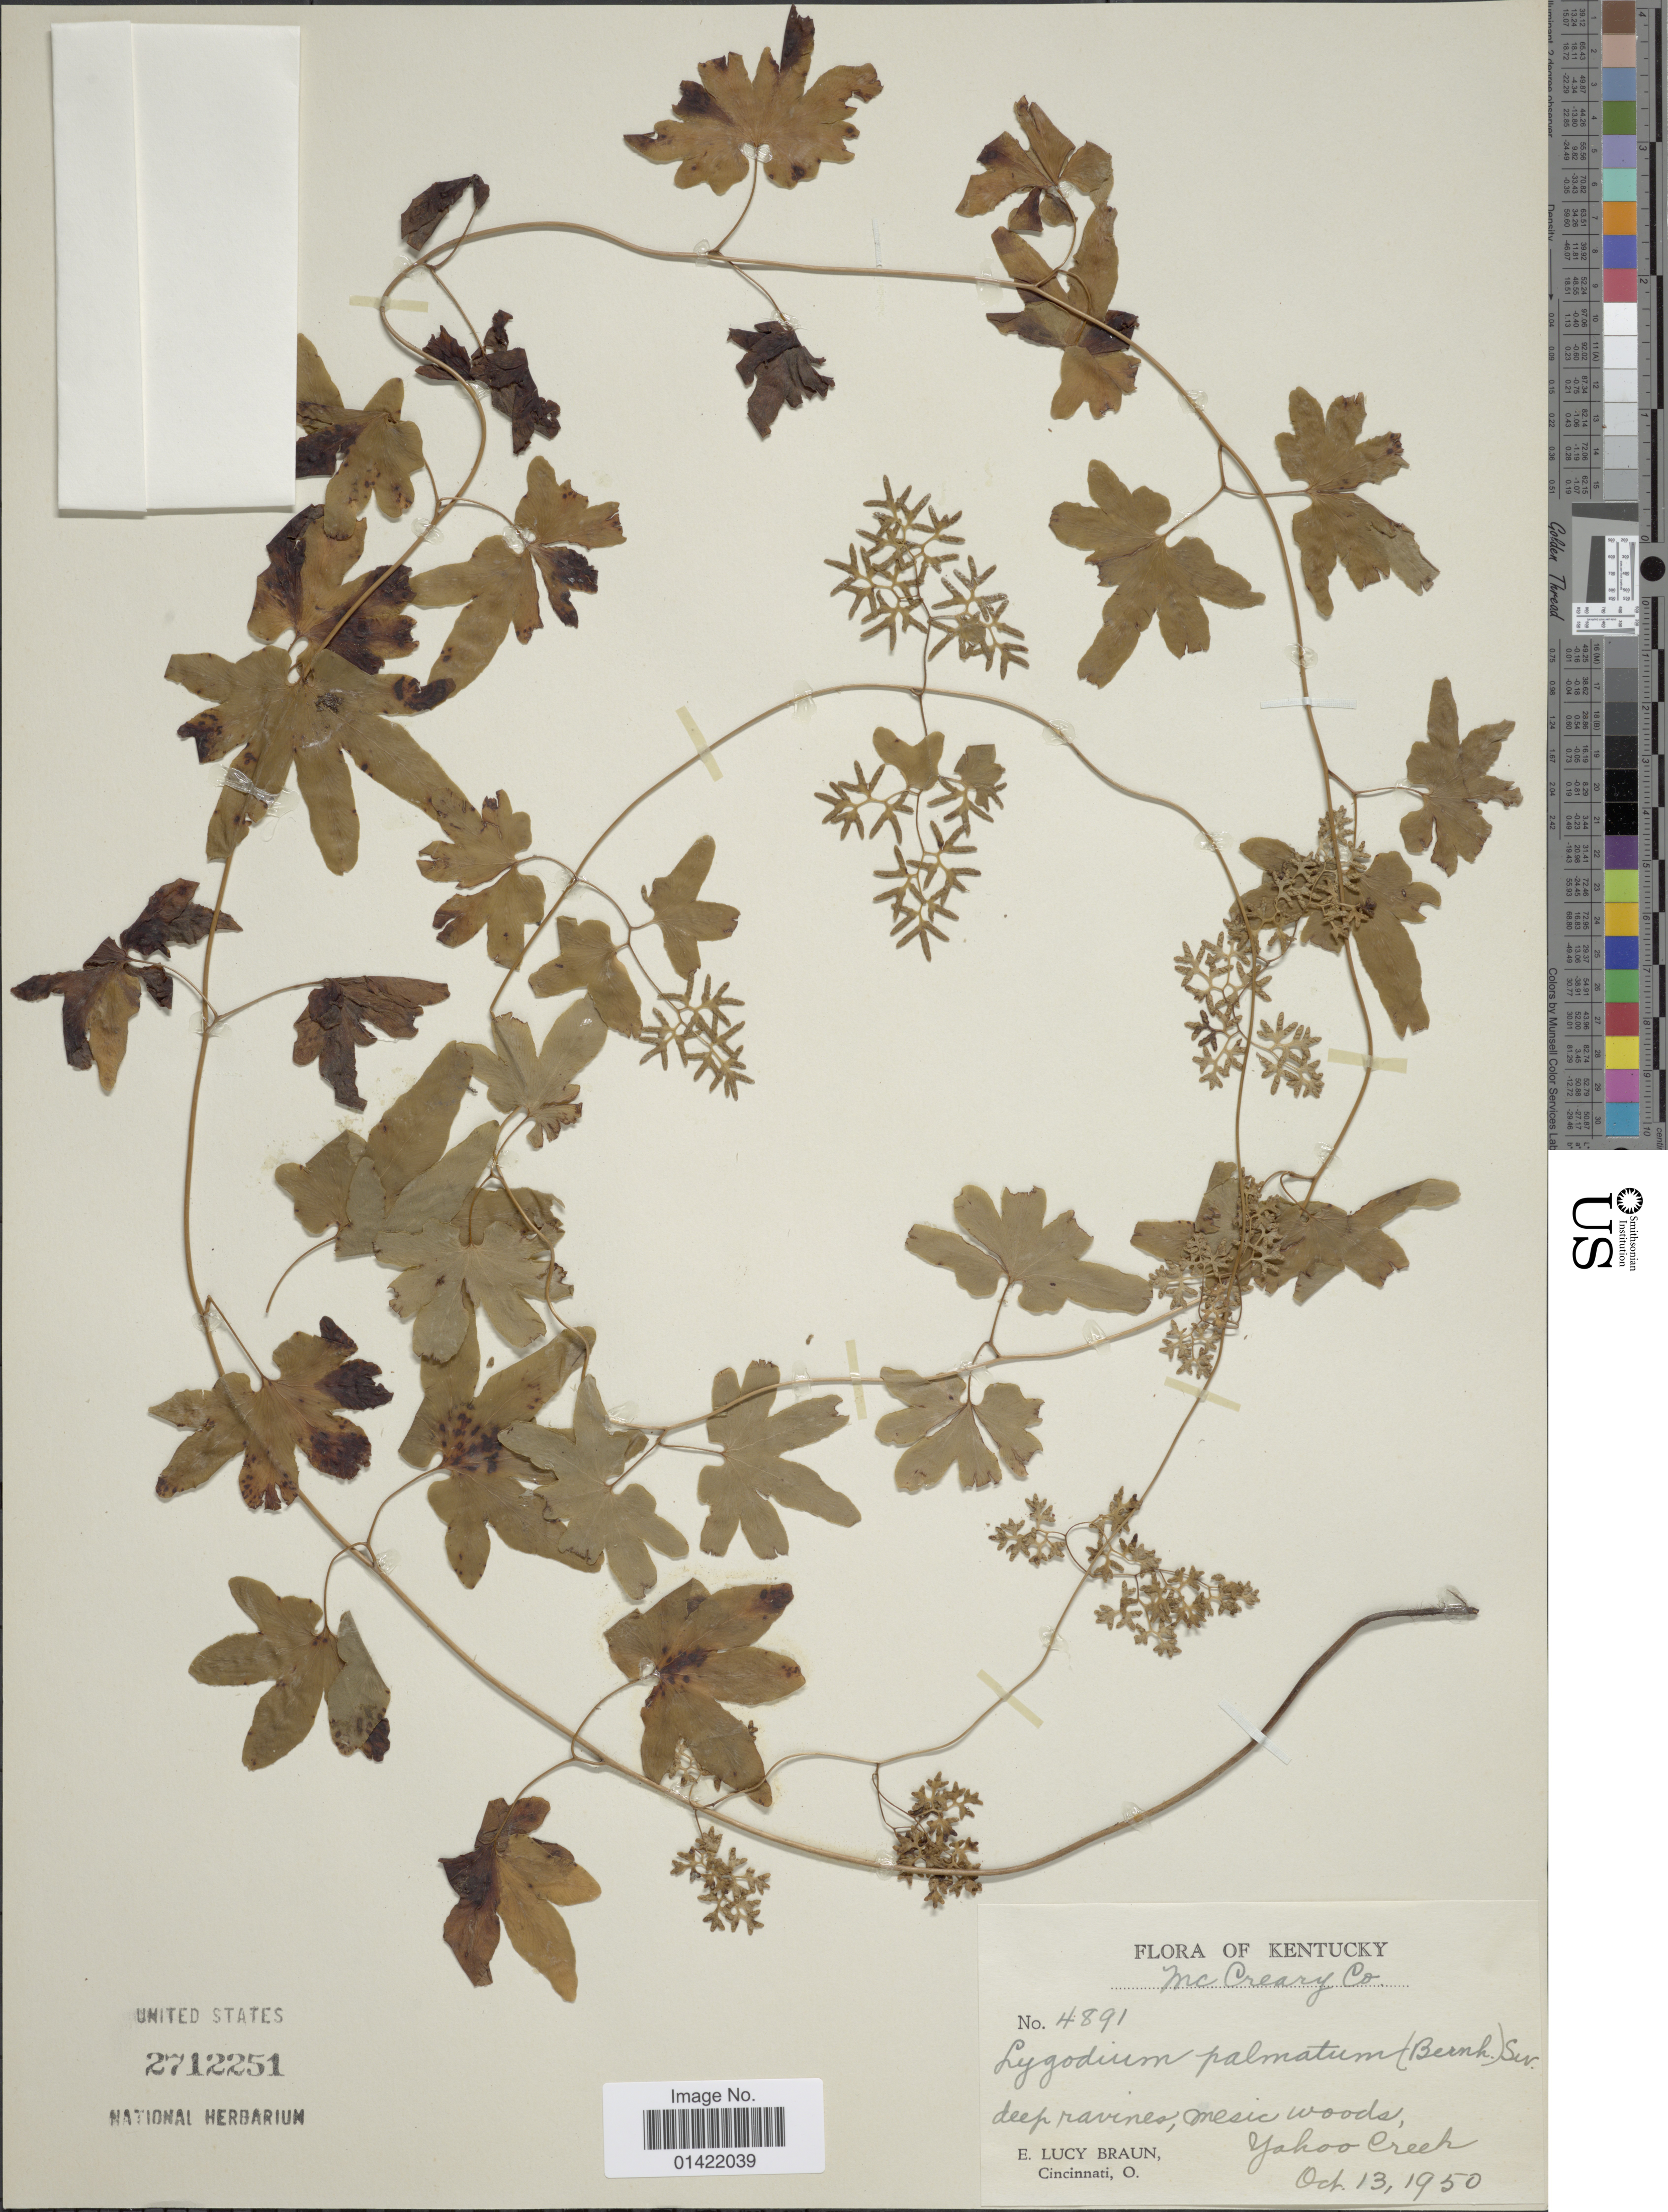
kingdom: Plantae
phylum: Tracheophyta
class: Polypodiopsida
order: Schizaeales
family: Lygodiaceae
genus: Lygodium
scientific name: Lygodium palmatum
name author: (Bernh.) Sw.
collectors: E. L. Braun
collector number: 4891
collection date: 1950-10-13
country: United States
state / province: Kentucky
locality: Kentucky, Mc Creary Co., deep ravine, mesic woods, Yahoo Creek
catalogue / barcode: US 2712251